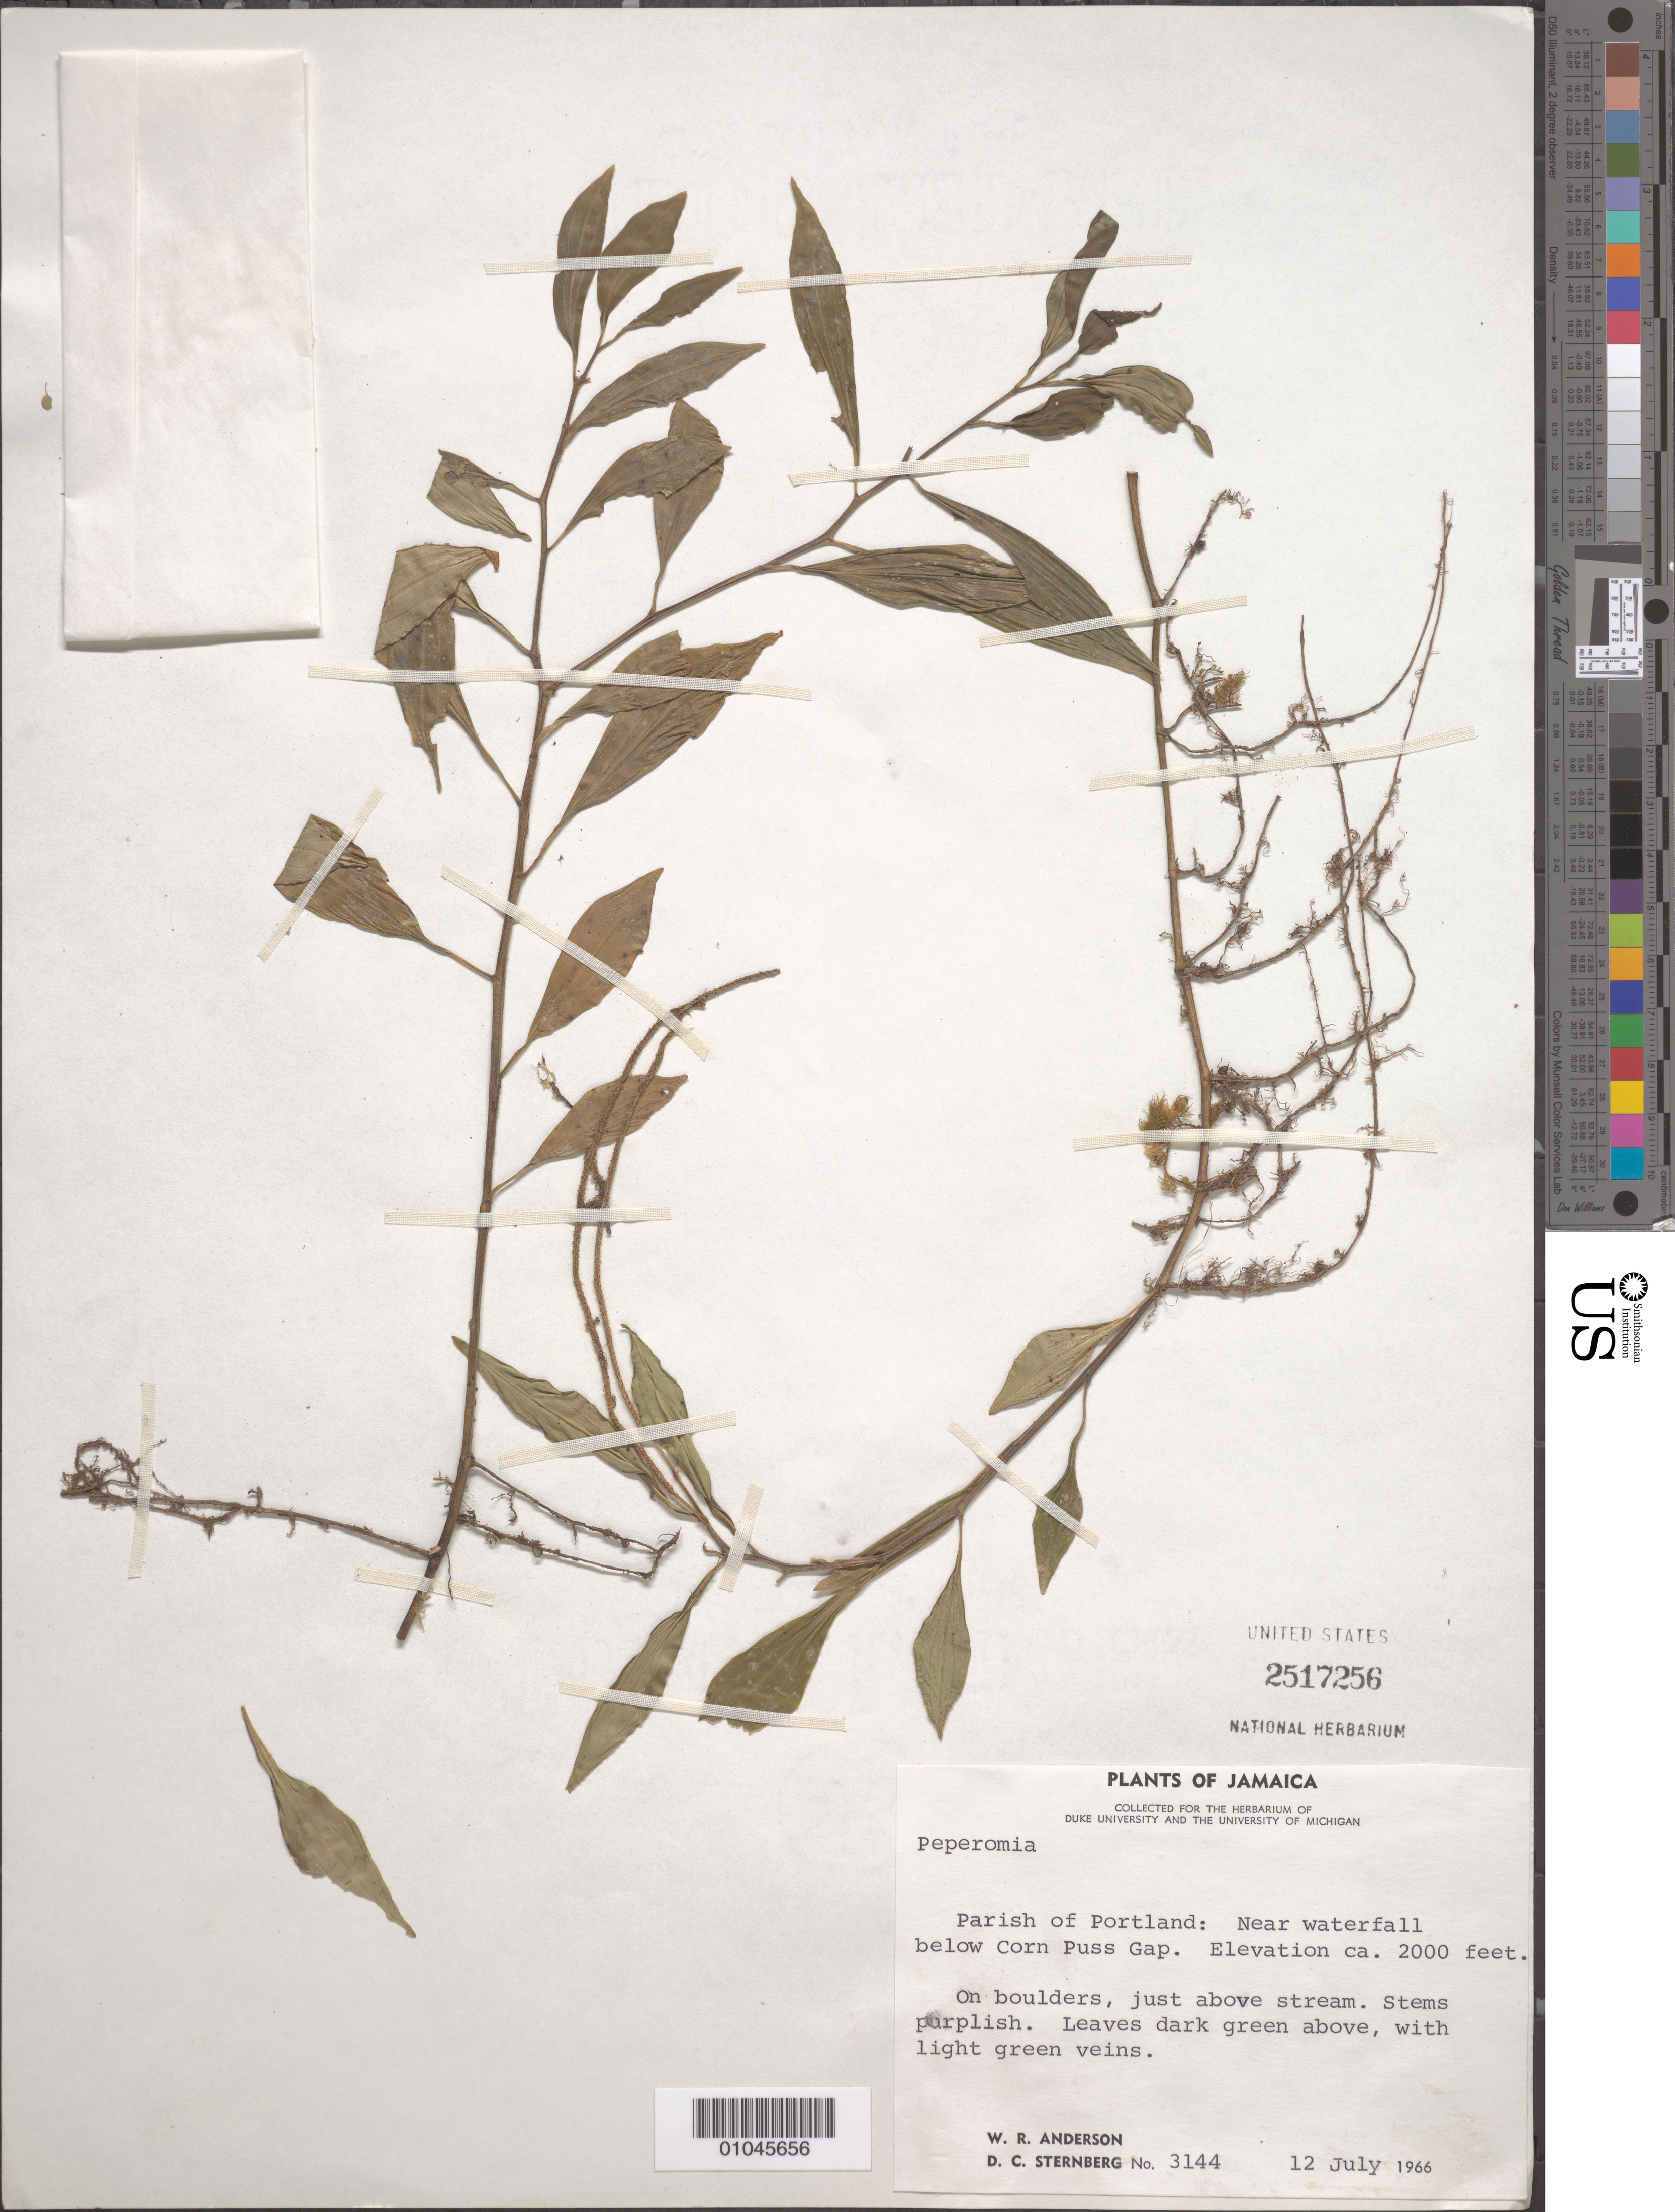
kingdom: Plantae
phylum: Tracheophyta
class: Magnoliopsida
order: Piperales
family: Piperaceae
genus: Peperomia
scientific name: Peperomia sp.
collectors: W. R. Anderson & D. Sternberg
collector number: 3144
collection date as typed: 12 Jul 1966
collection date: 1966-07-12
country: Jamaica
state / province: Portland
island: Jamaica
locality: Parish of Portland. Near waterfall below Corn Puss Gap. On boulders, just above stream.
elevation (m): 610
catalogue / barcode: US 2517256